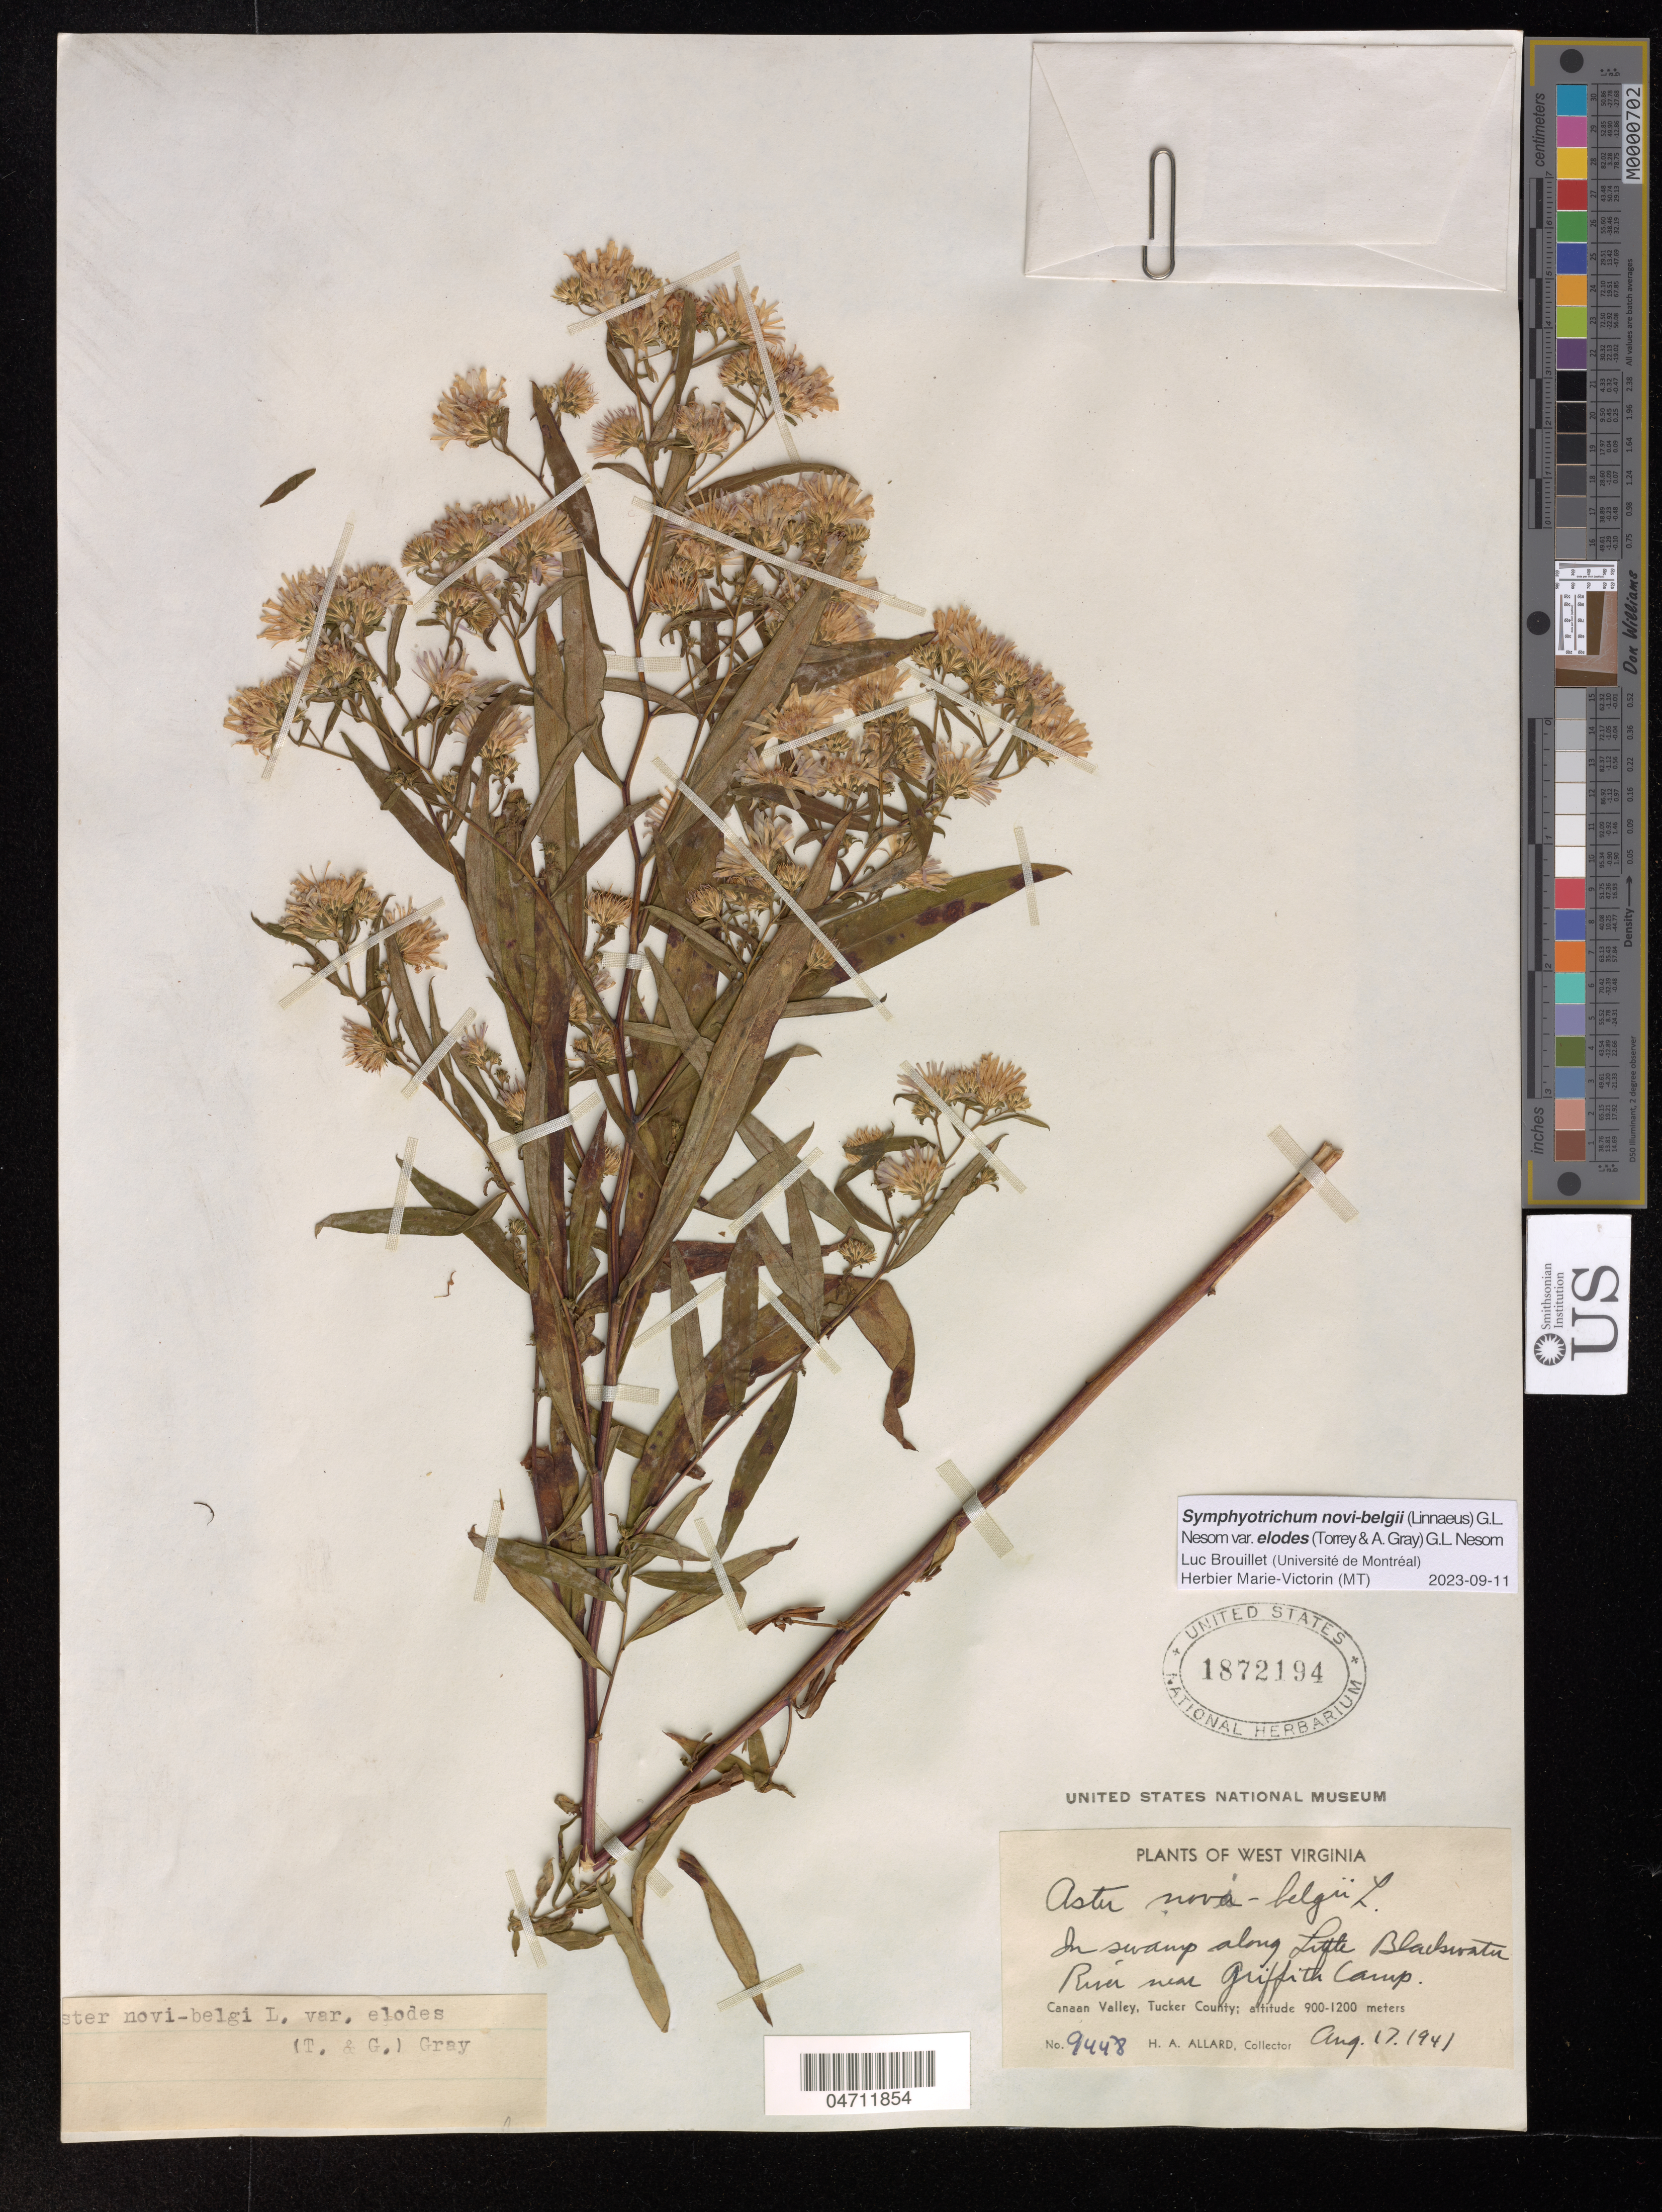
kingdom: Plantae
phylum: Tracheophyta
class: Magnoliopsida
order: Asterales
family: Asteraceae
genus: Symphyotrichum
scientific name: Symphyotrichum novi-belgii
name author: (L.) G.L. Nesom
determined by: Brouillet, Luc, (MT), Universite de Montreal (CANADA)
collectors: H. A. Allard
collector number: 9448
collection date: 1941-08-17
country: United States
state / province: West Virginia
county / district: Tucker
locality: Big Cove. Canaan Valley, Tucker County.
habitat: In swamp along Little Blackwater River near Griffith Camp.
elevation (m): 900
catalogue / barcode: US 1872194